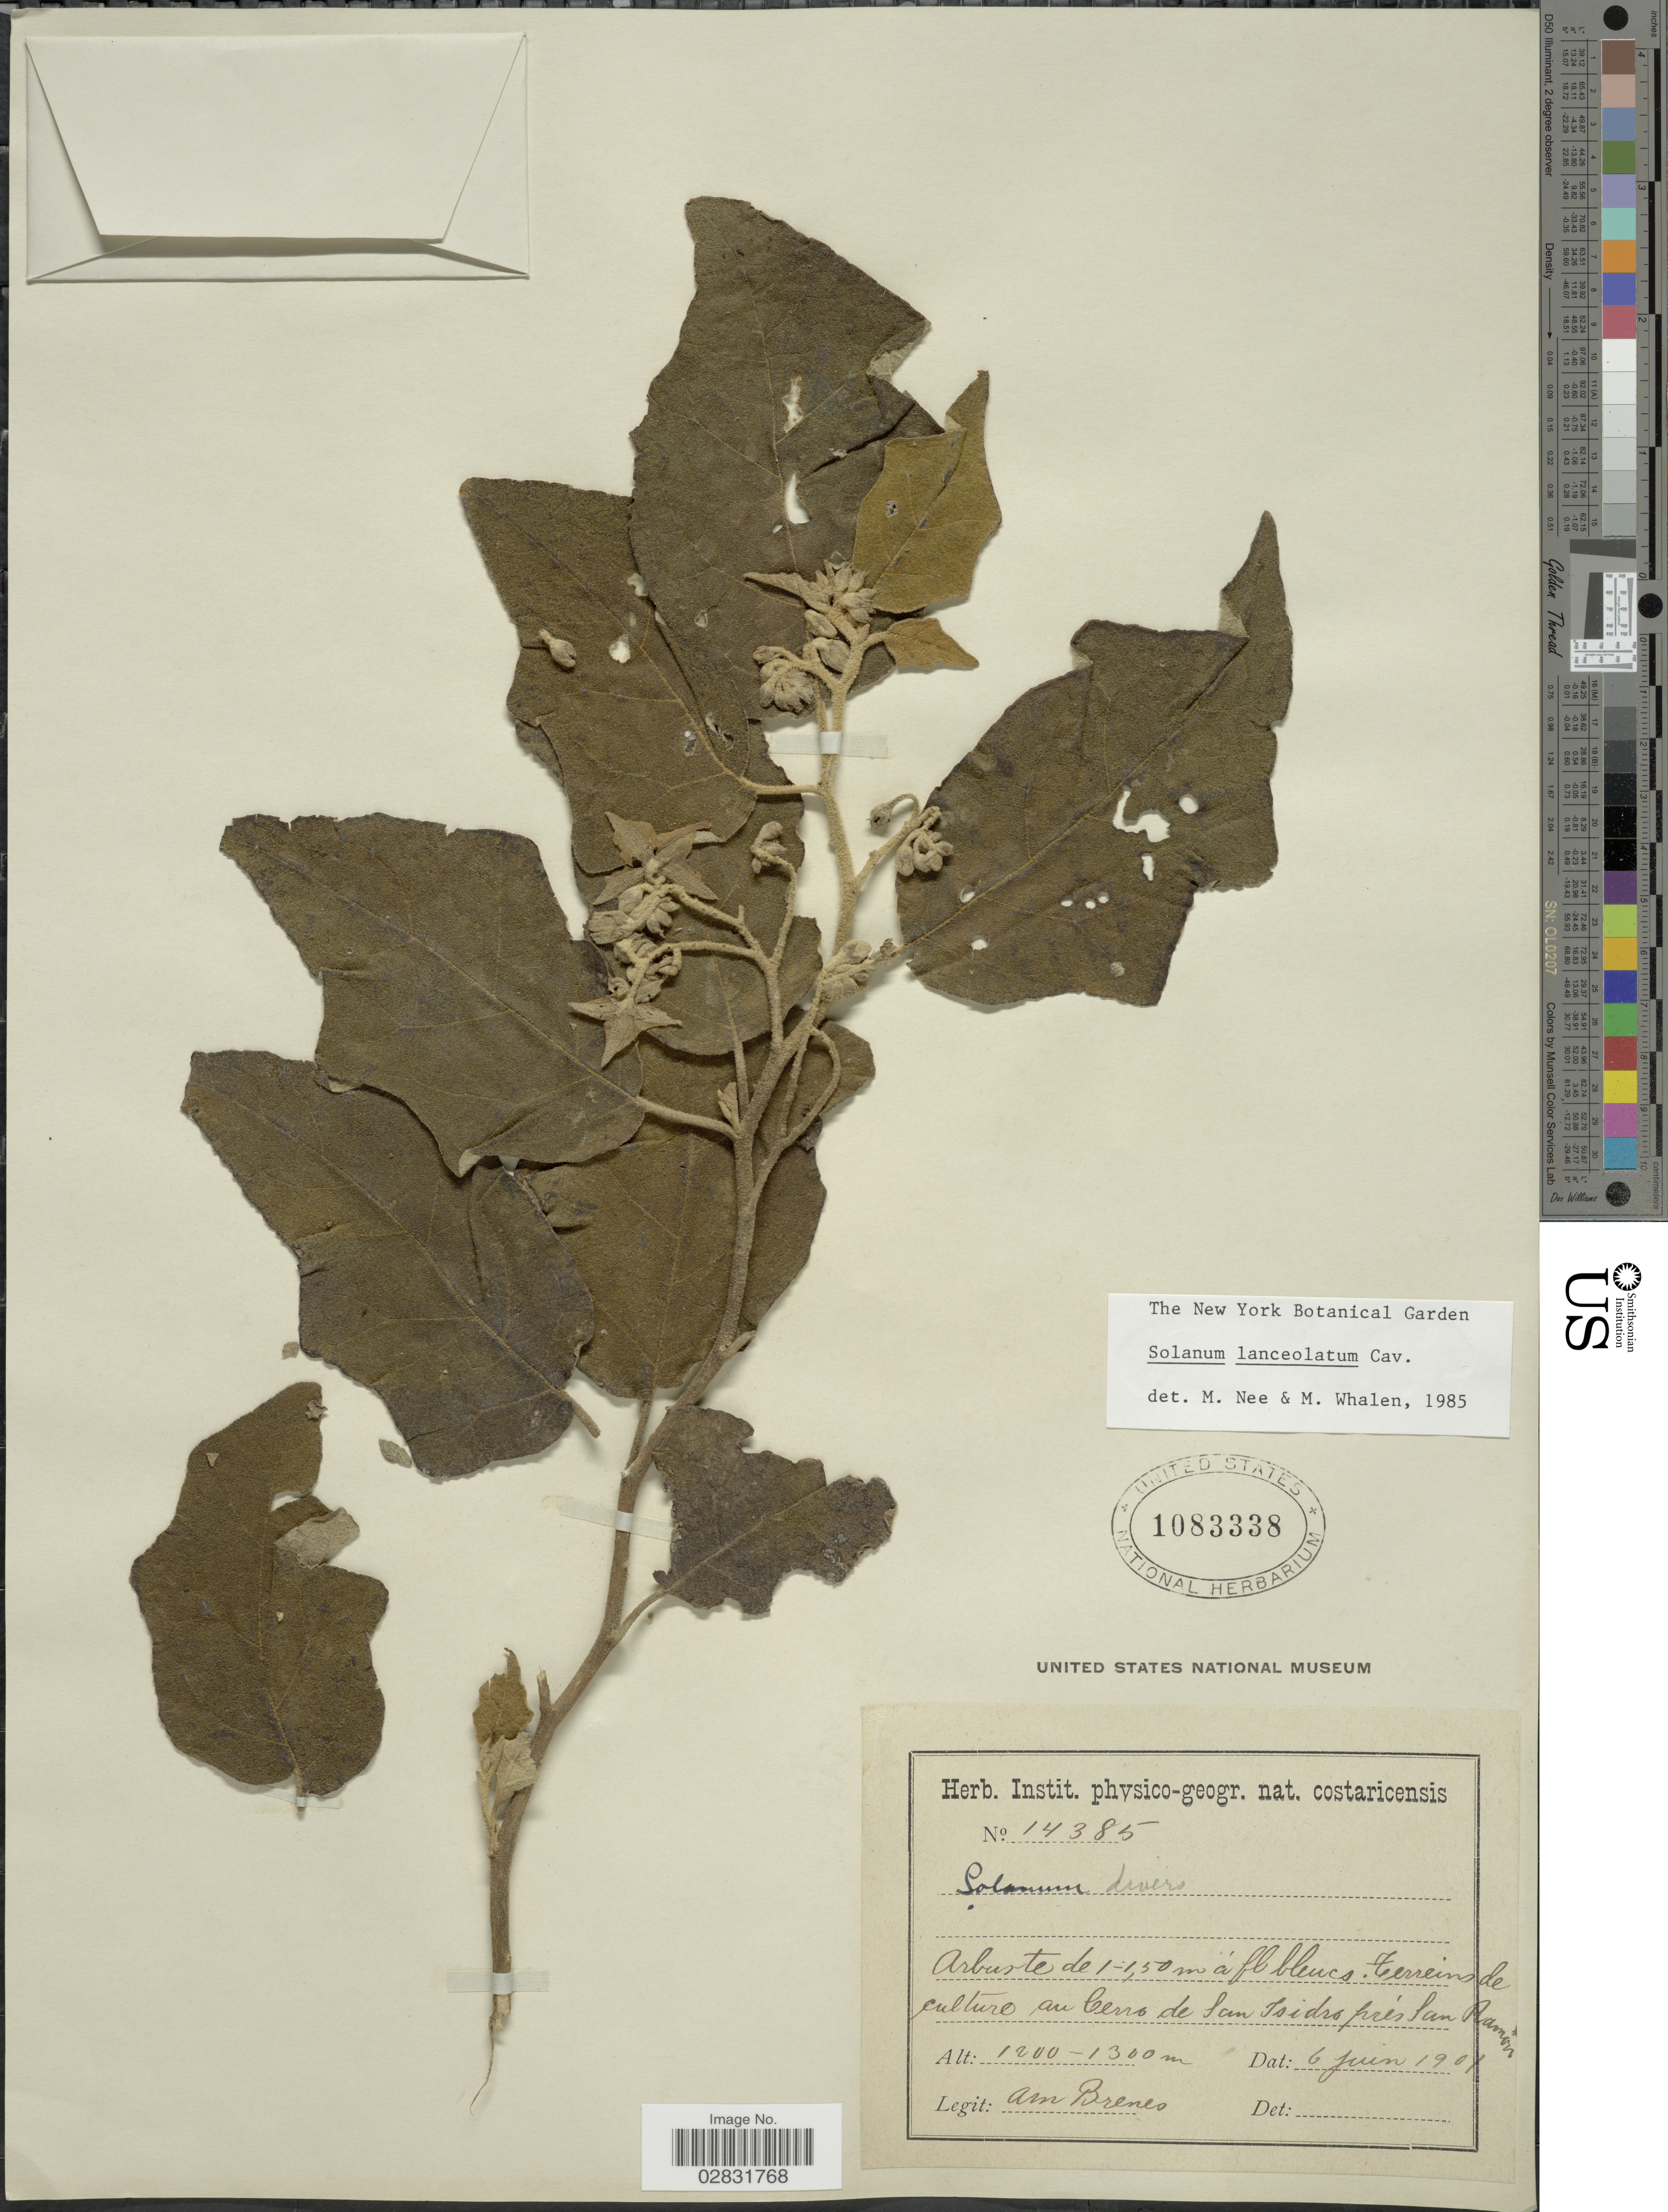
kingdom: Plantae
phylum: Tracheophyta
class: Magnoliopsida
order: Solanales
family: Solanaceae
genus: Solanum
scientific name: Solanum lanceolatum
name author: Berthault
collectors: A. Brenes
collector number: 14385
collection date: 1901-06-06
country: Costa Rica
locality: Terreins de culturo au Cerro de San Isidro près San Ramón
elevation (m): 1200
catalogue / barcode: US 1083338